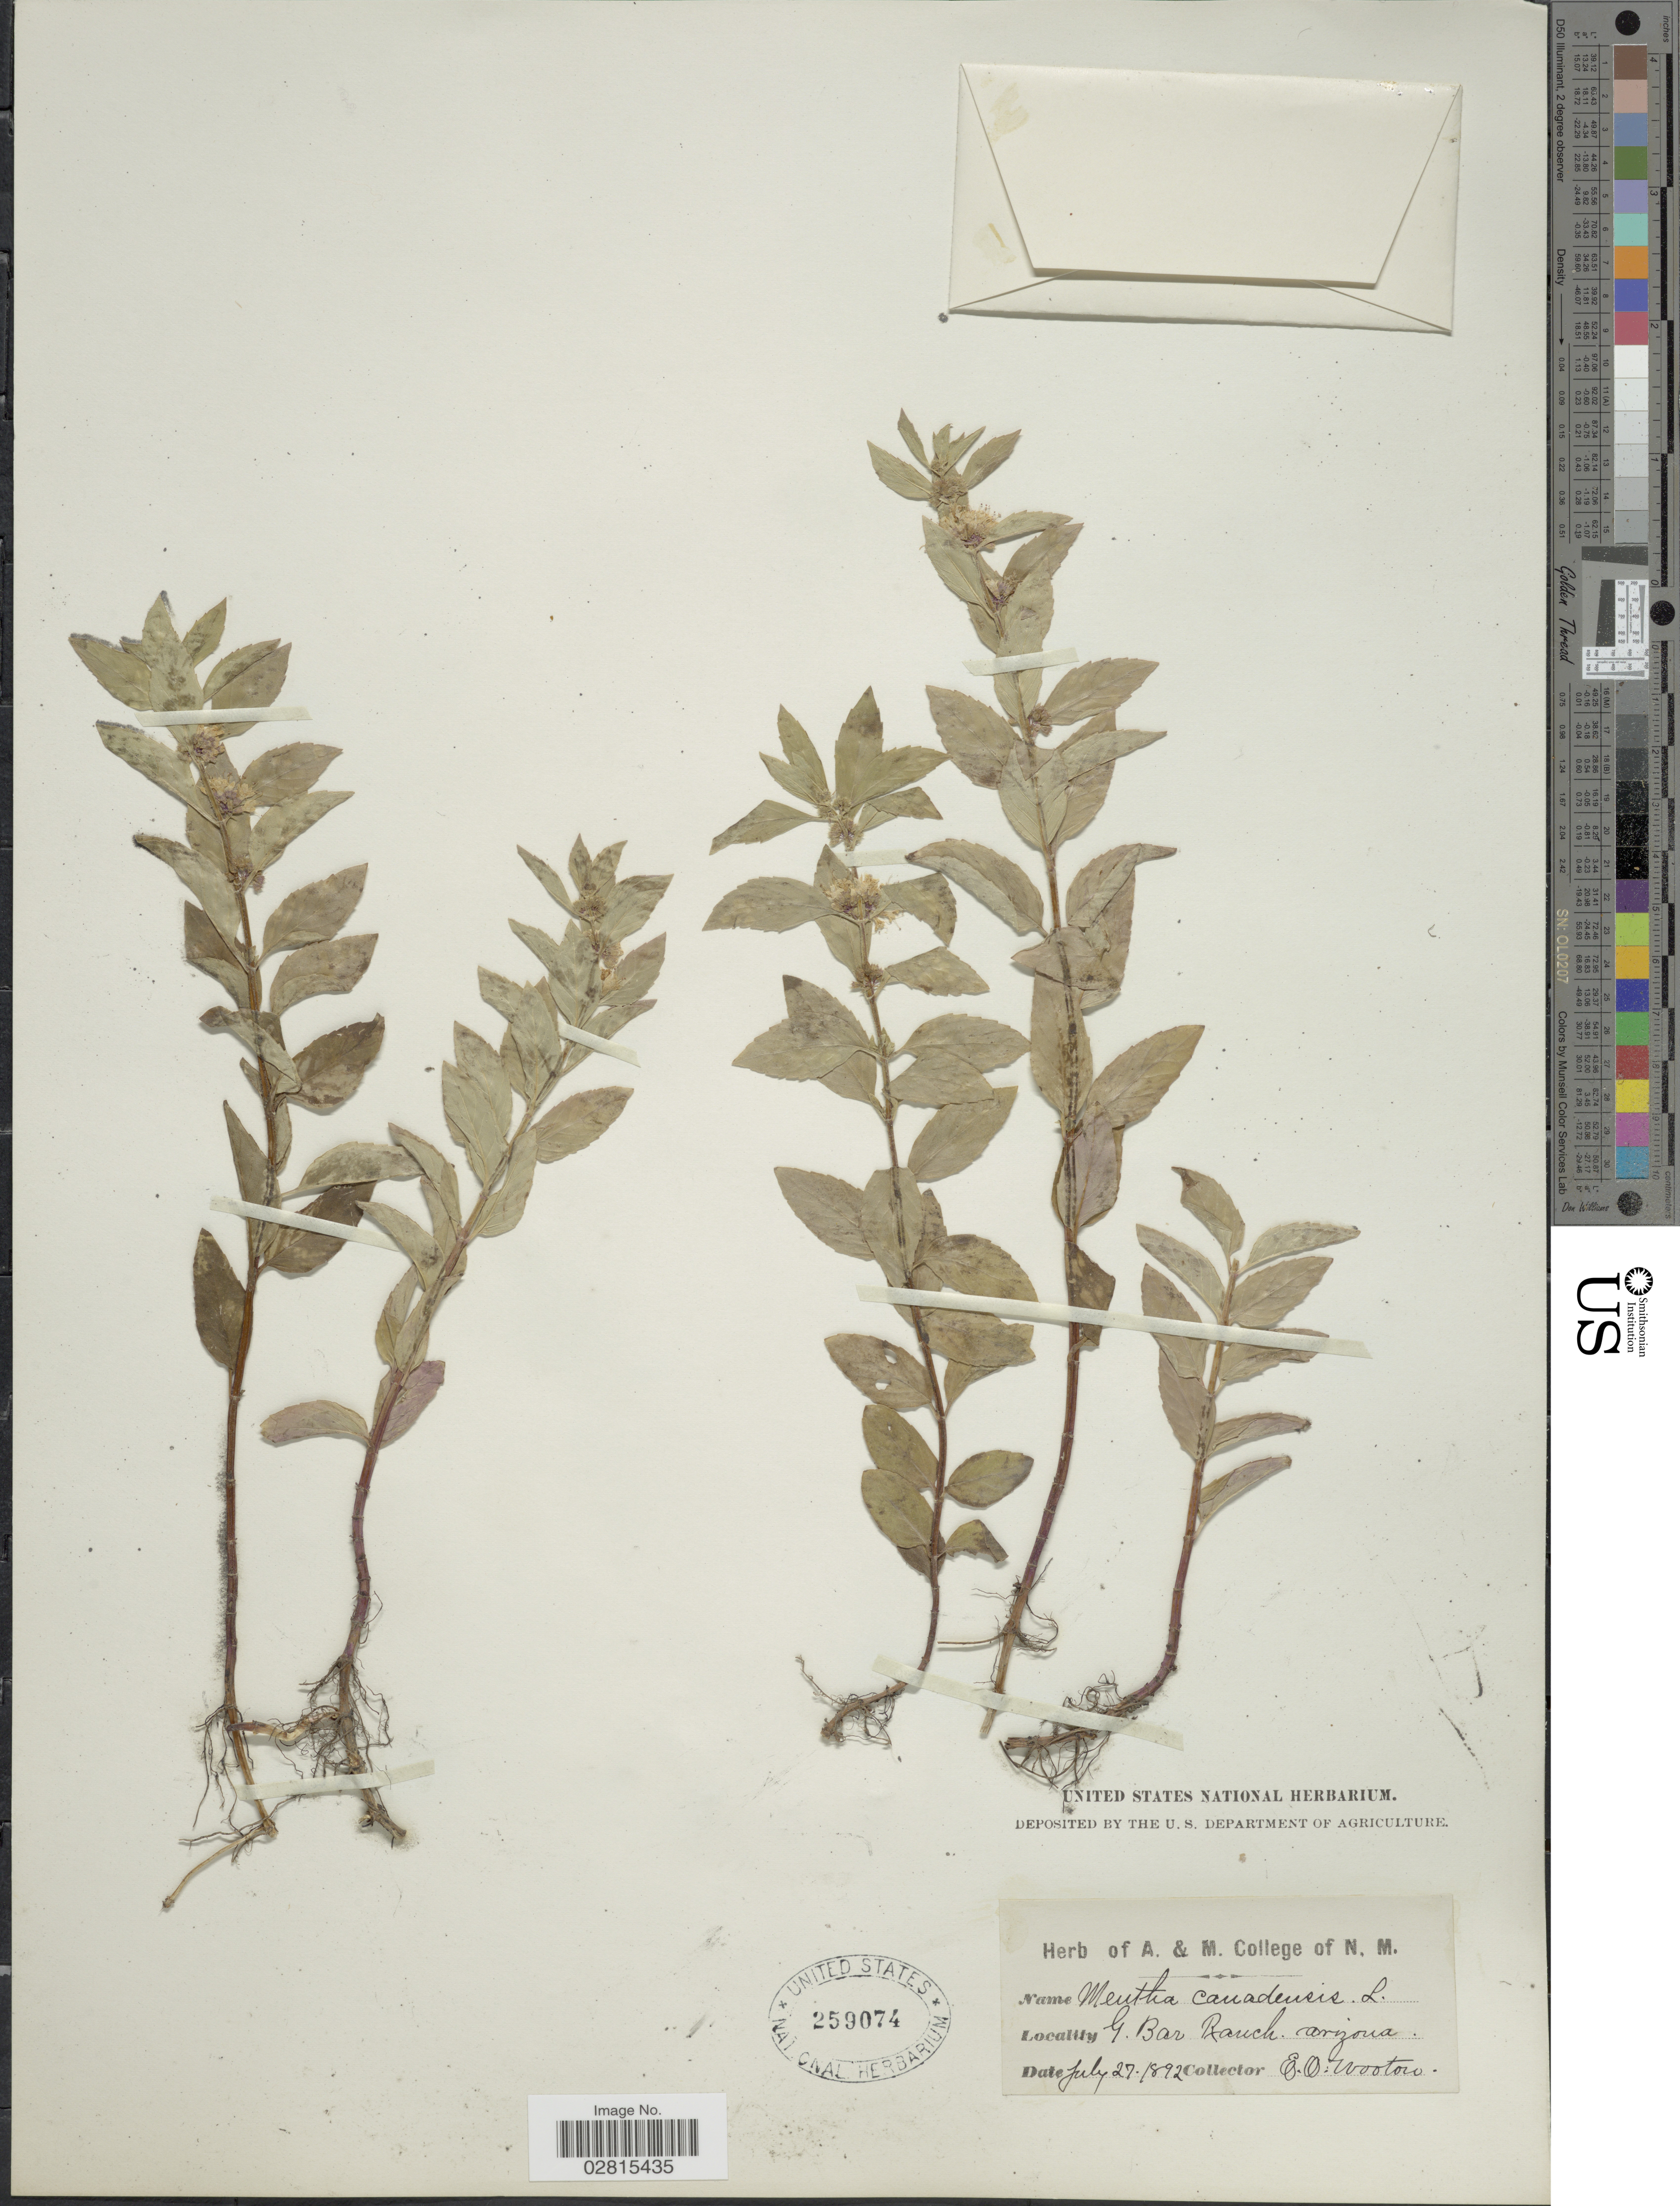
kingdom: Plantae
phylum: Tracheophyta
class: Magnoliopsida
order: Lamiales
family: Lamiaceae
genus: Mentha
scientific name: Mentha canadensis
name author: L.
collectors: E. O. Wooton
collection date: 1892-07-27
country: United States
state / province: Arizona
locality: G. Bar Ranch.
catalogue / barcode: US 259074